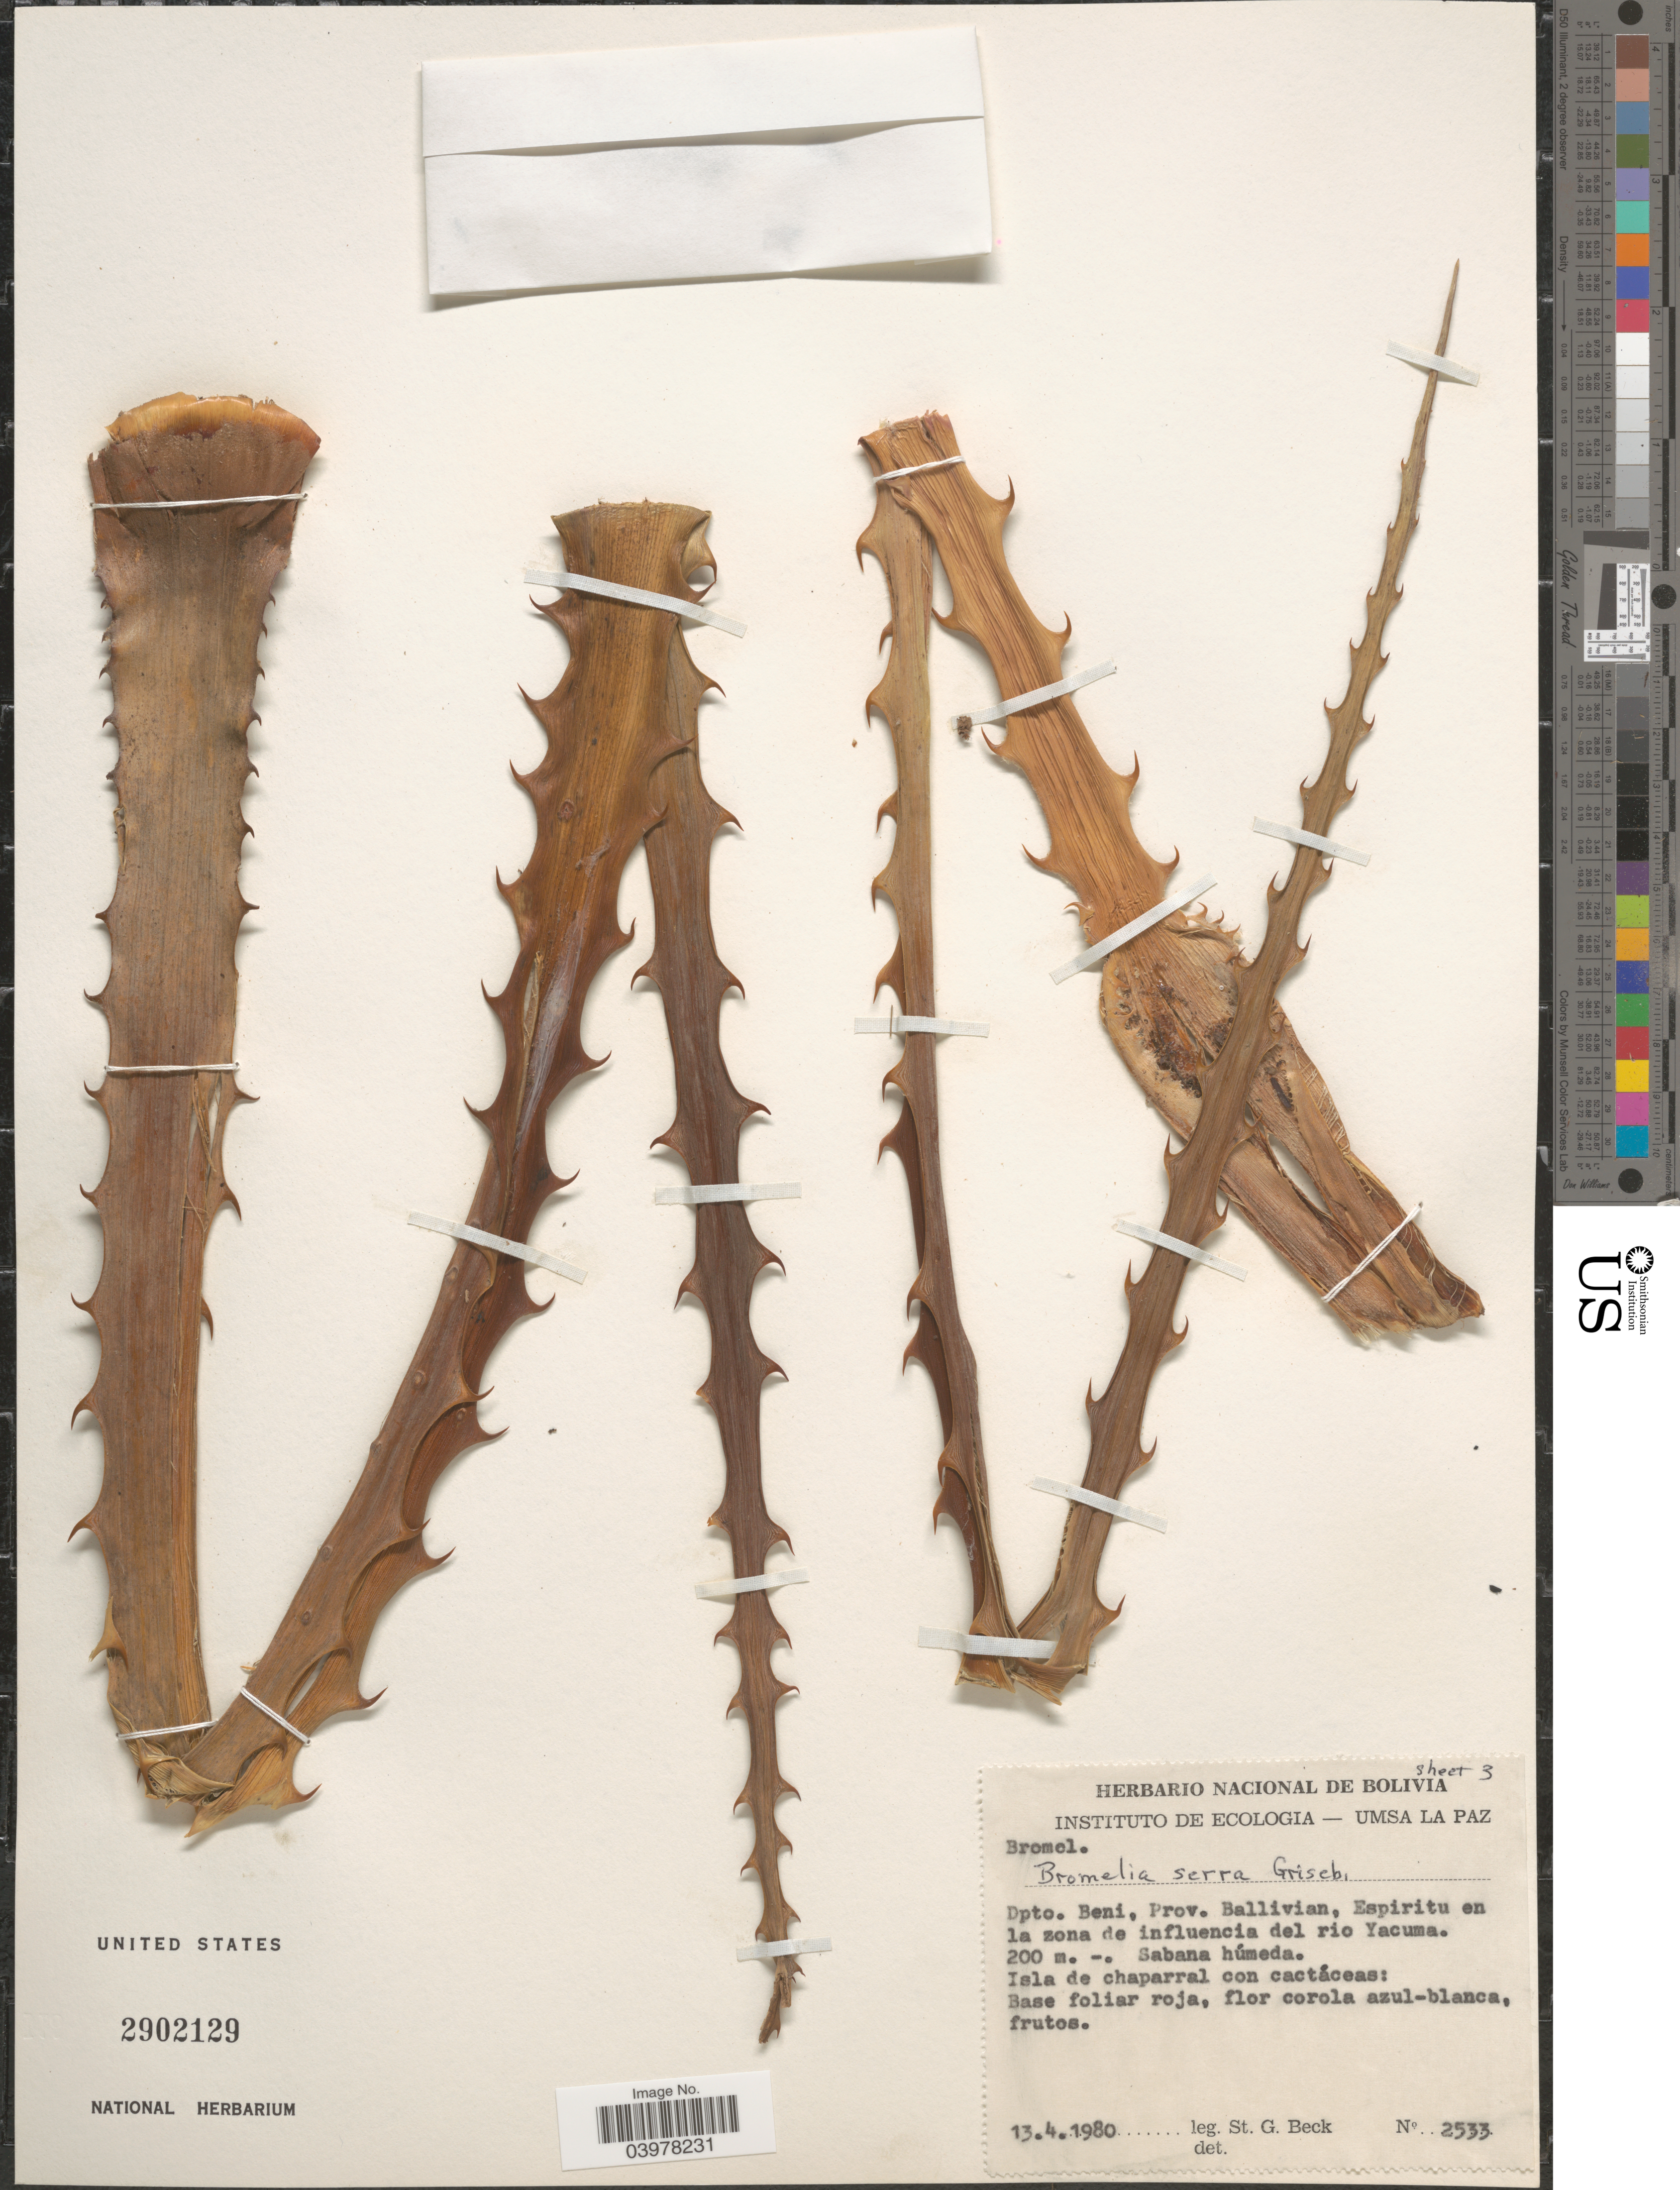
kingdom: Plantae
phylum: Tracheophyta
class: Liliopsida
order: Poales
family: Bromeliaceae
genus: Bromelia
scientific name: Bromelia serra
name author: Griseb.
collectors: S. G. Beck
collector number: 2533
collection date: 1980-04-13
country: Bolivia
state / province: Beni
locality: Dpto. Beni, Prov. Ballivian, Espiritu en la zona de influencia del rio Yacuma.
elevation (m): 200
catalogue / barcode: US 2902129